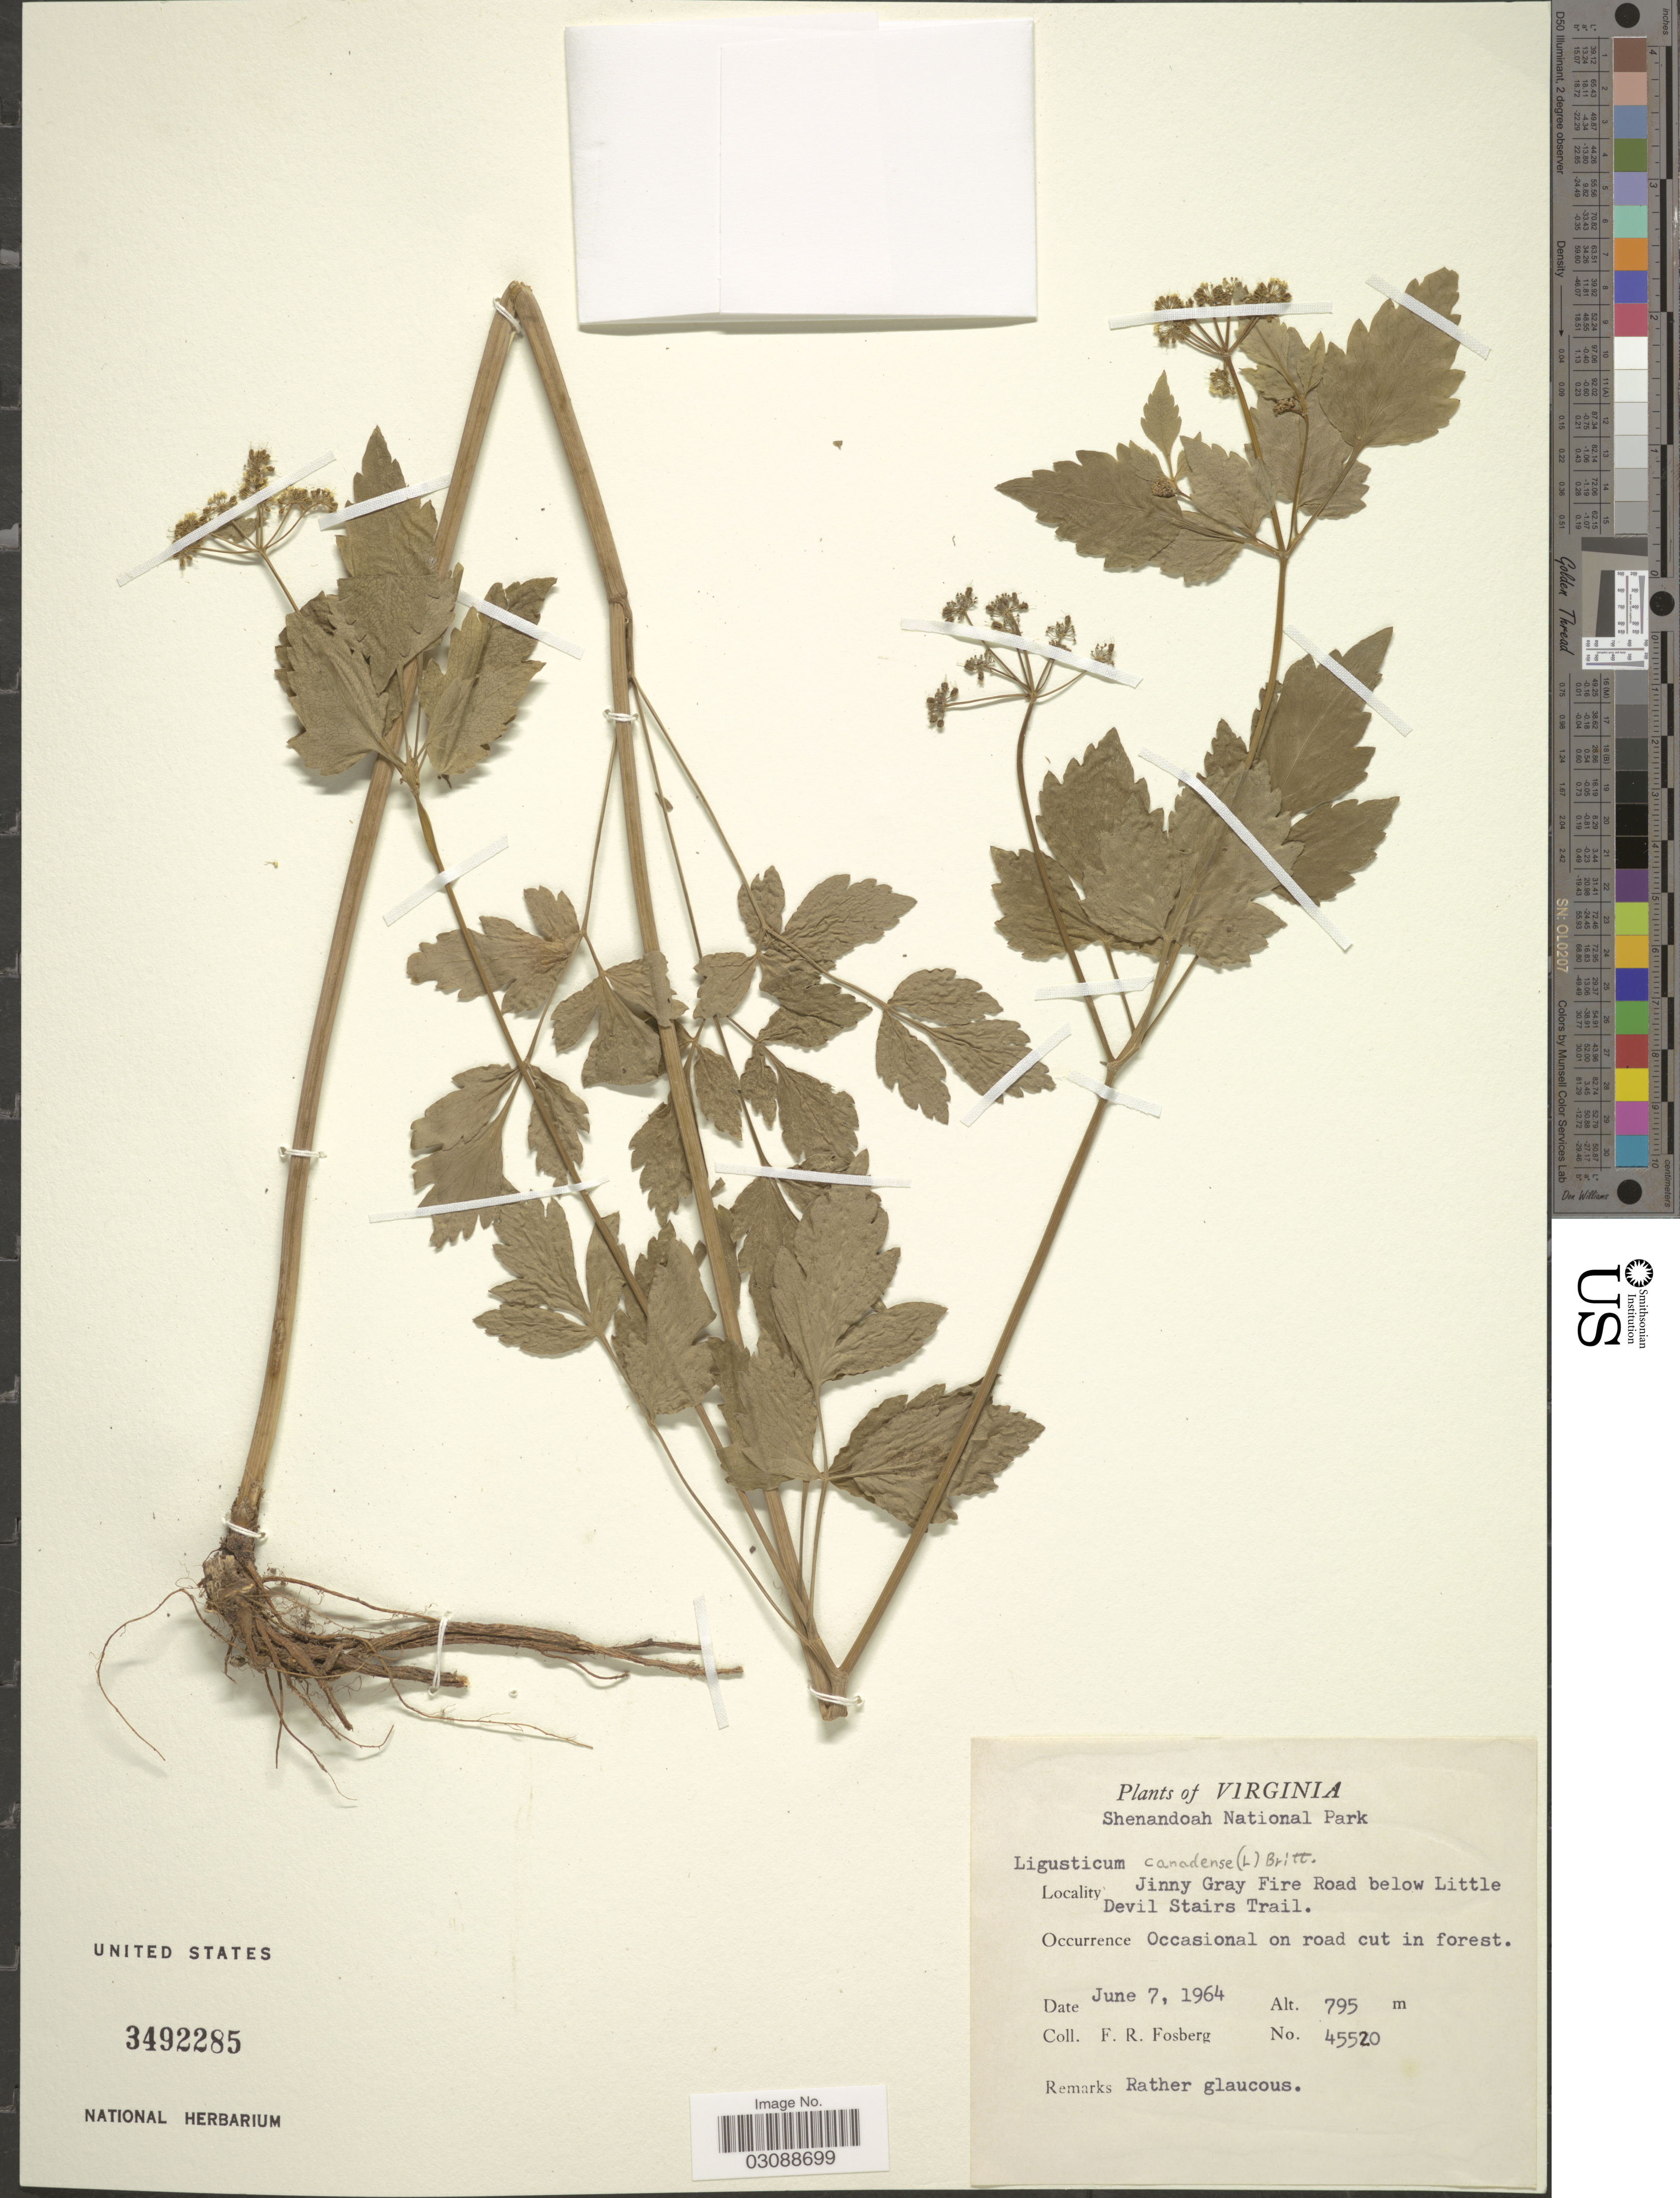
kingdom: Plantae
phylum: Tracheophyta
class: Magnoliopsida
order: Apiales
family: Apiaceae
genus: Ligusticum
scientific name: Ligusticum canadense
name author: (L.) Britton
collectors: F. R. Fosberg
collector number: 45520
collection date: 1964-06-07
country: United States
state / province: Virginia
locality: Shenandoah National Park. Jinny Gray Fire Road below Little Devil Stairs Trail.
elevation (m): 795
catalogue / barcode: US 3492285